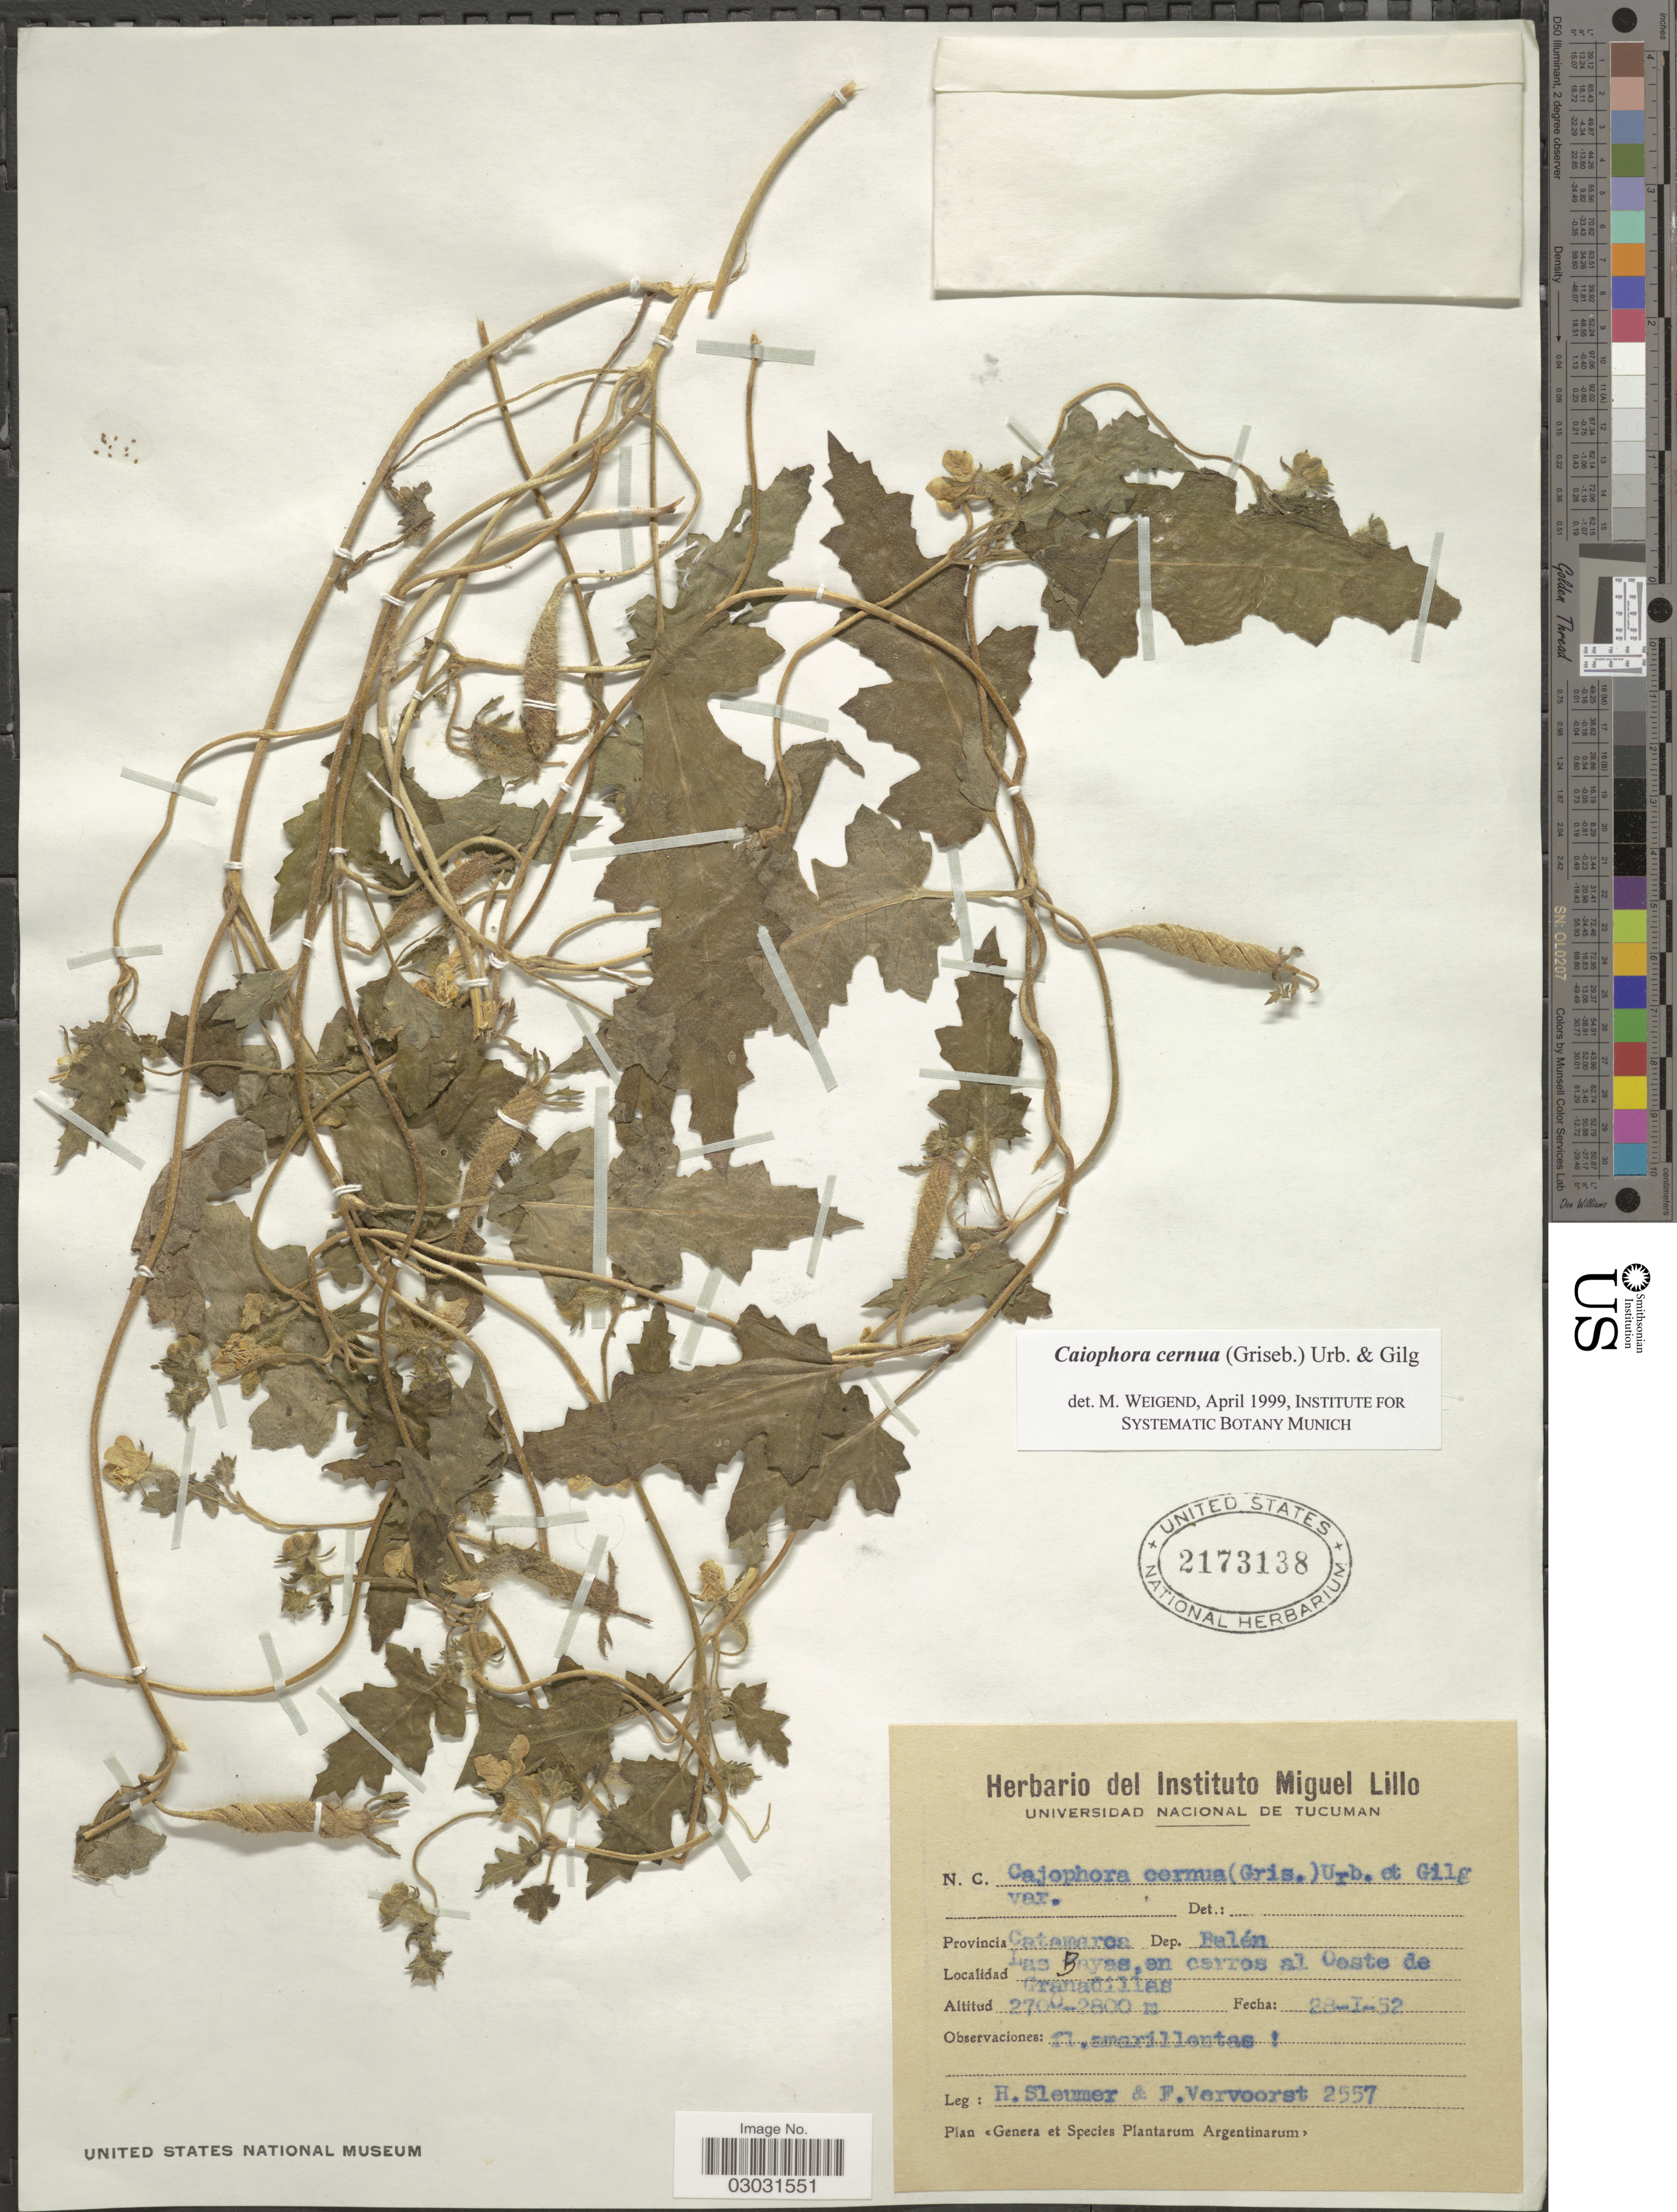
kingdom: Plantae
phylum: Tracheophyta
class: Magnoliopsida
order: Cornales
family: Loasaceae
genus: Caiophora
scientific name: Caiophora cernua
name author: (Griseb.) Gilg & Urb. ex Kurtz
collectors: H. O. Sleumer & F. Vervoorst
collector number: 2557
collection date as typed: Transcribed d/m/y: 28/1/52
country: Argentina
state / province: Catamarca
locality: Dep. Belén. Las Bayas, en cerros al Oeste de Granadillas.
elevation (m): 2700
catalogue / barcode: US 2173138